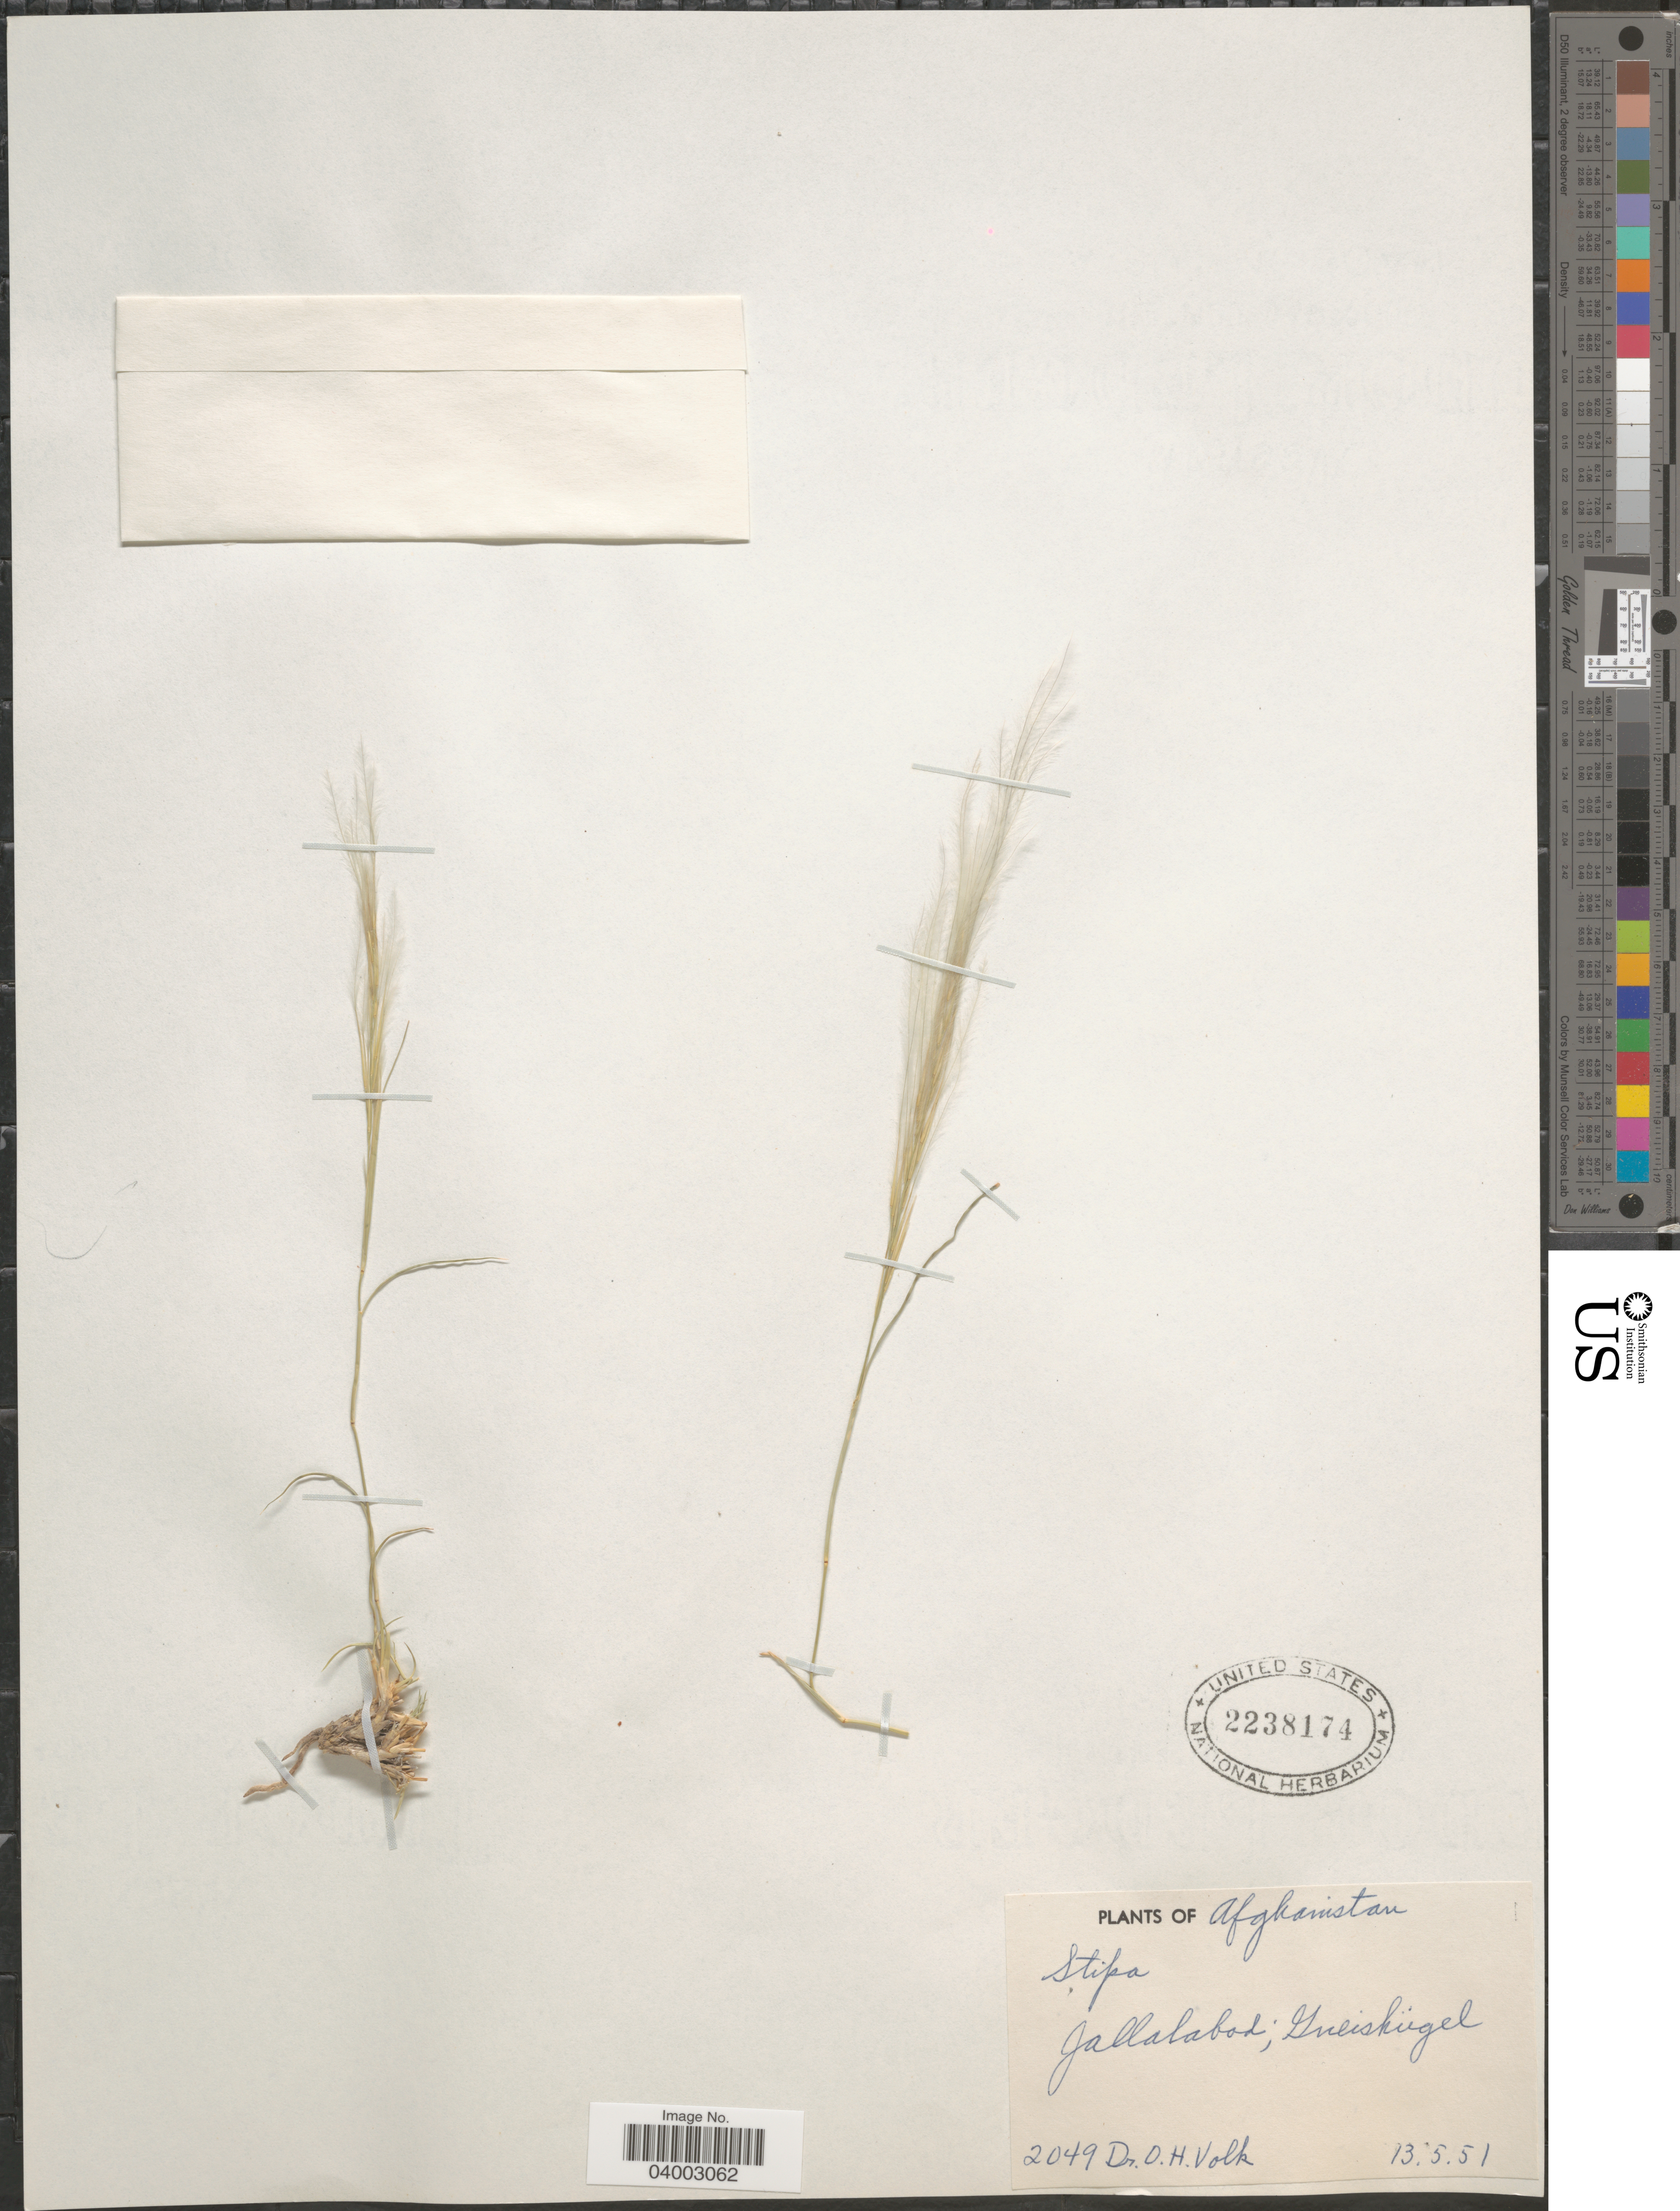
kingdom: Plantae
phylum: Tracheophyta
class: Liliopsida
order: Poales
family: Poaceae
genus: Stipa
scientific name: Stipa sp.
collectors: O. Volk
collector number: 2049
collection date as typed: Transcribed d/m/y: 13/5/51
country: Afghanistan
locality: Jallalabod; Gneishügel.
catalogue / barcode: US 2238174